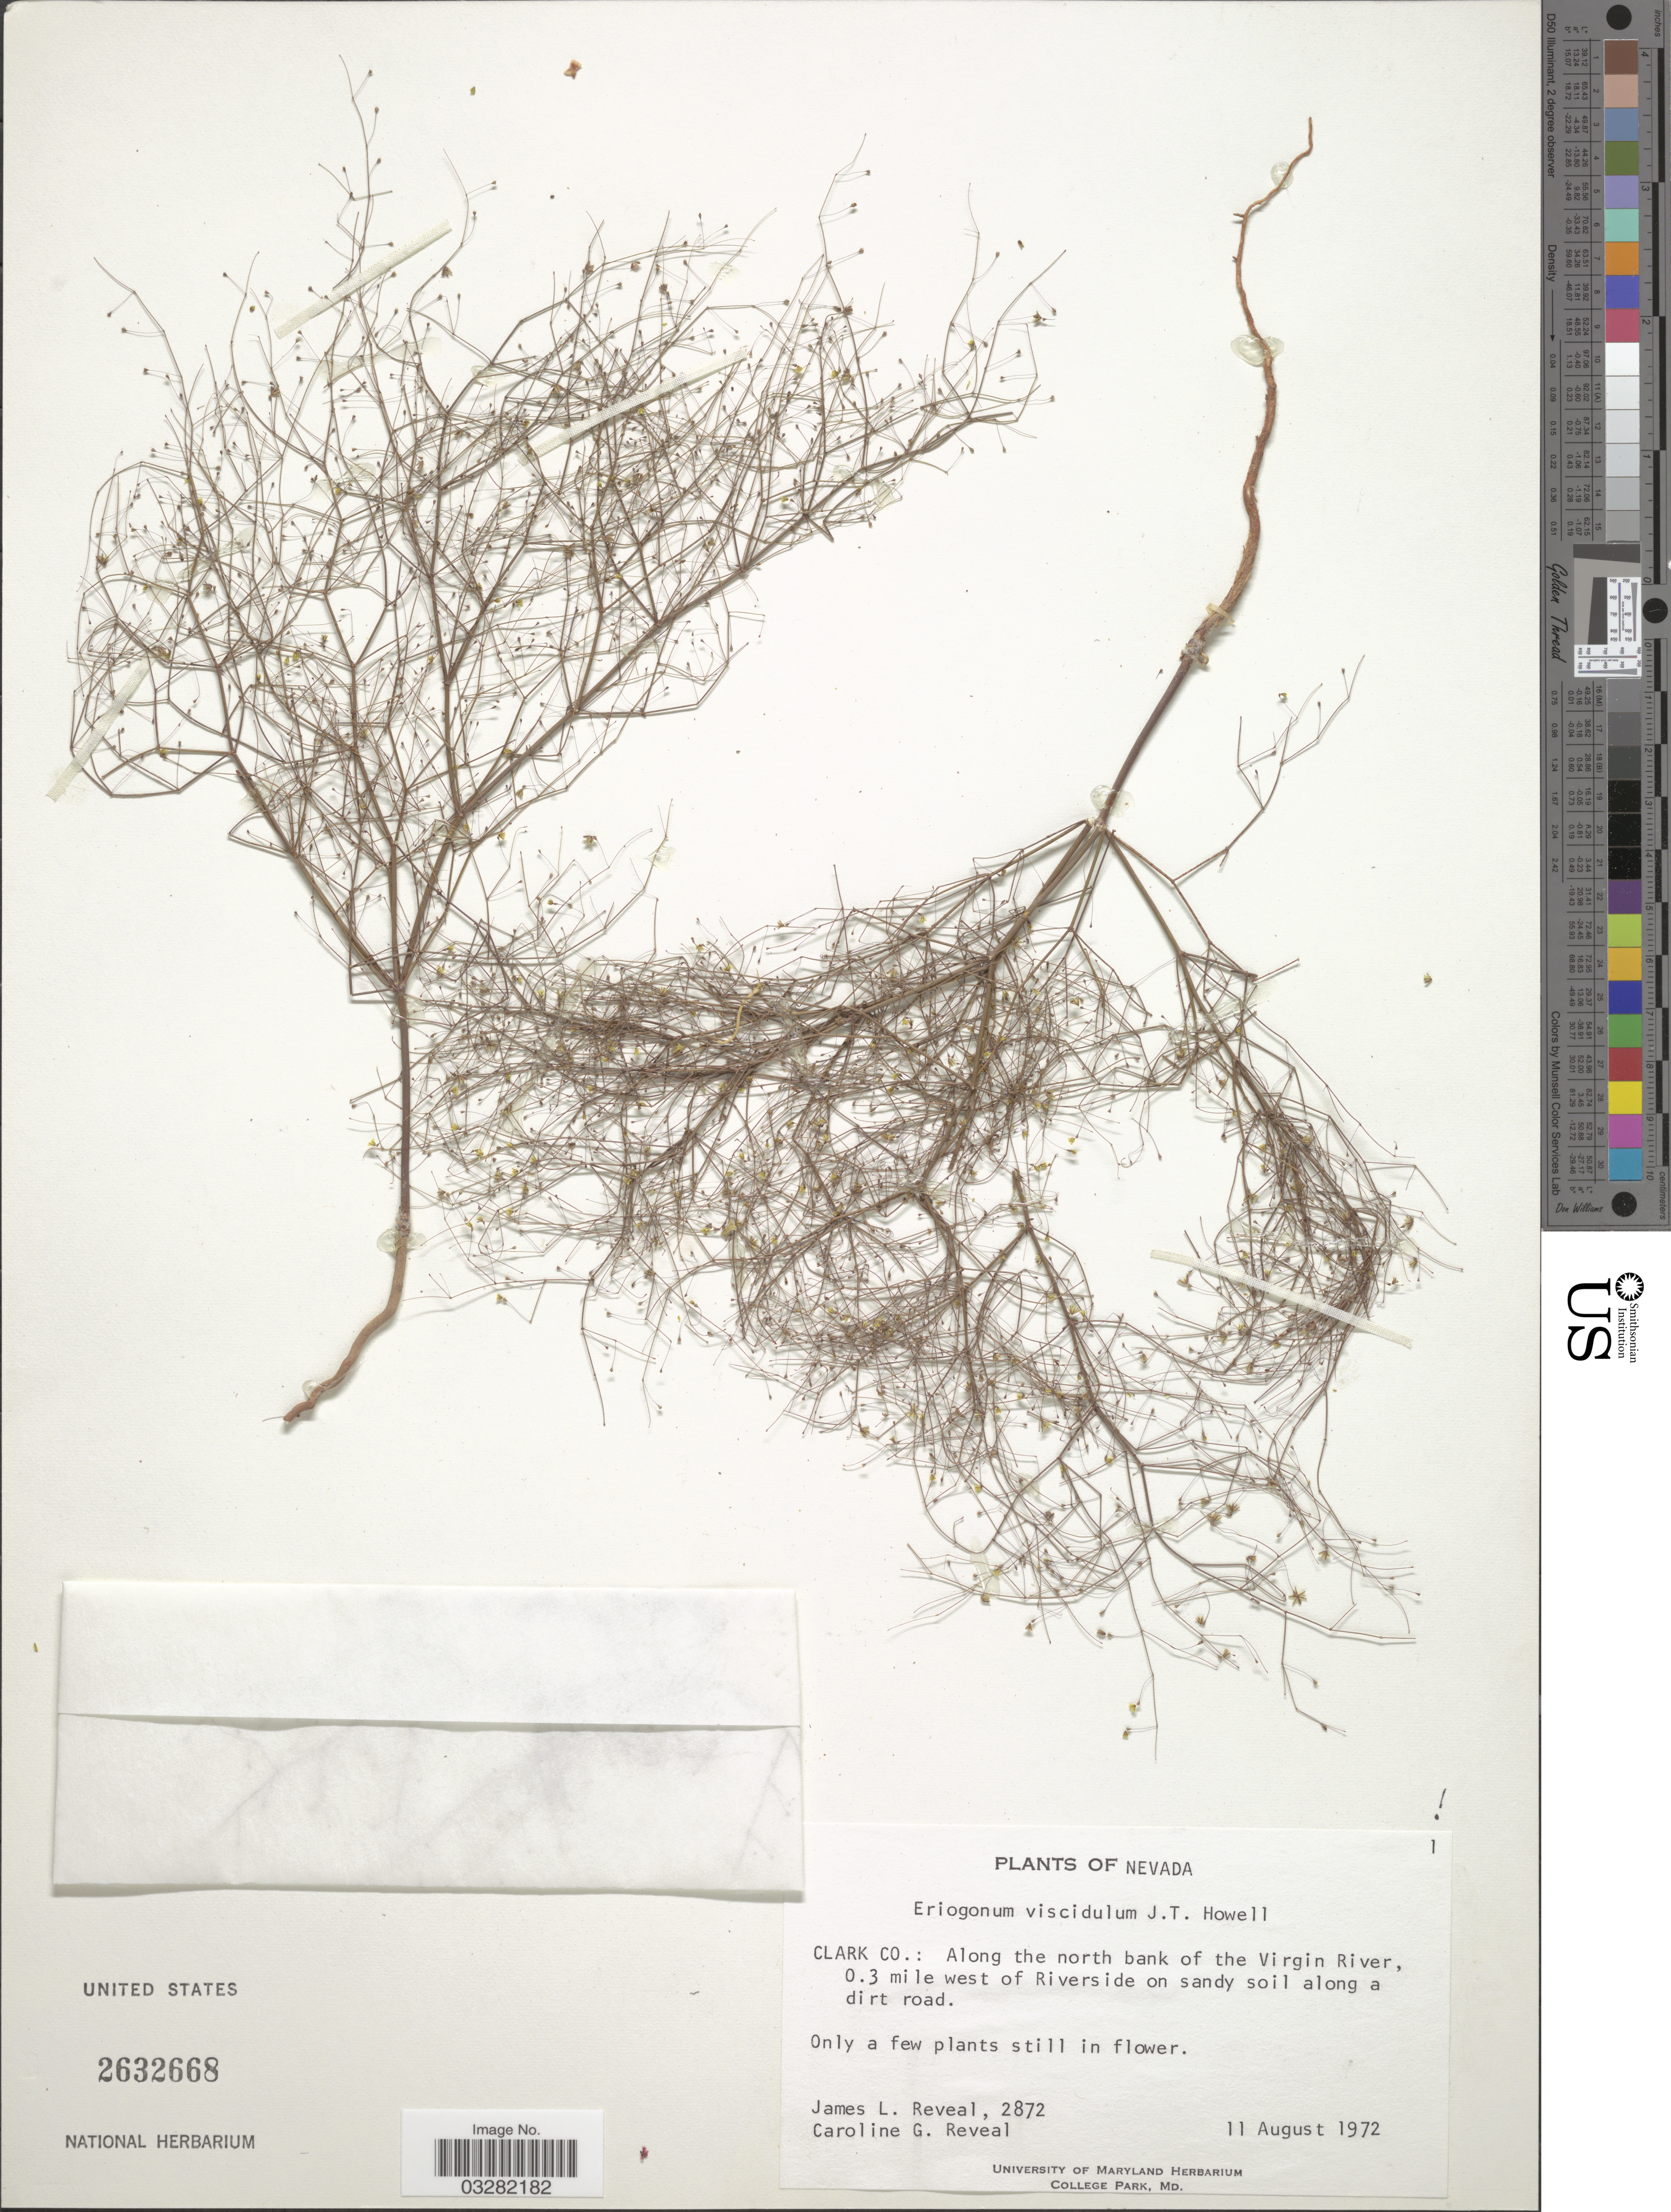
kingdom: Plantae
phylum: Tracheophyta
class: Magnoliopsida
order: Caryophyllales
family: Polygonaceae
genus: Eriogonum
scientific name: Eriogonum viscidulum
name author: J.T. Howell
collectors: J. L. Reveal & C. G. Reveal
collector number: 2872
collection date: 1972-08-11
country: United States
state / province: Nevada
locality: Clark Co.: Along the north bank of the Virgin River, 0.3 mile west of Riverside on sandy soil along a dirt road.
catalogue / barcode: US 2632668